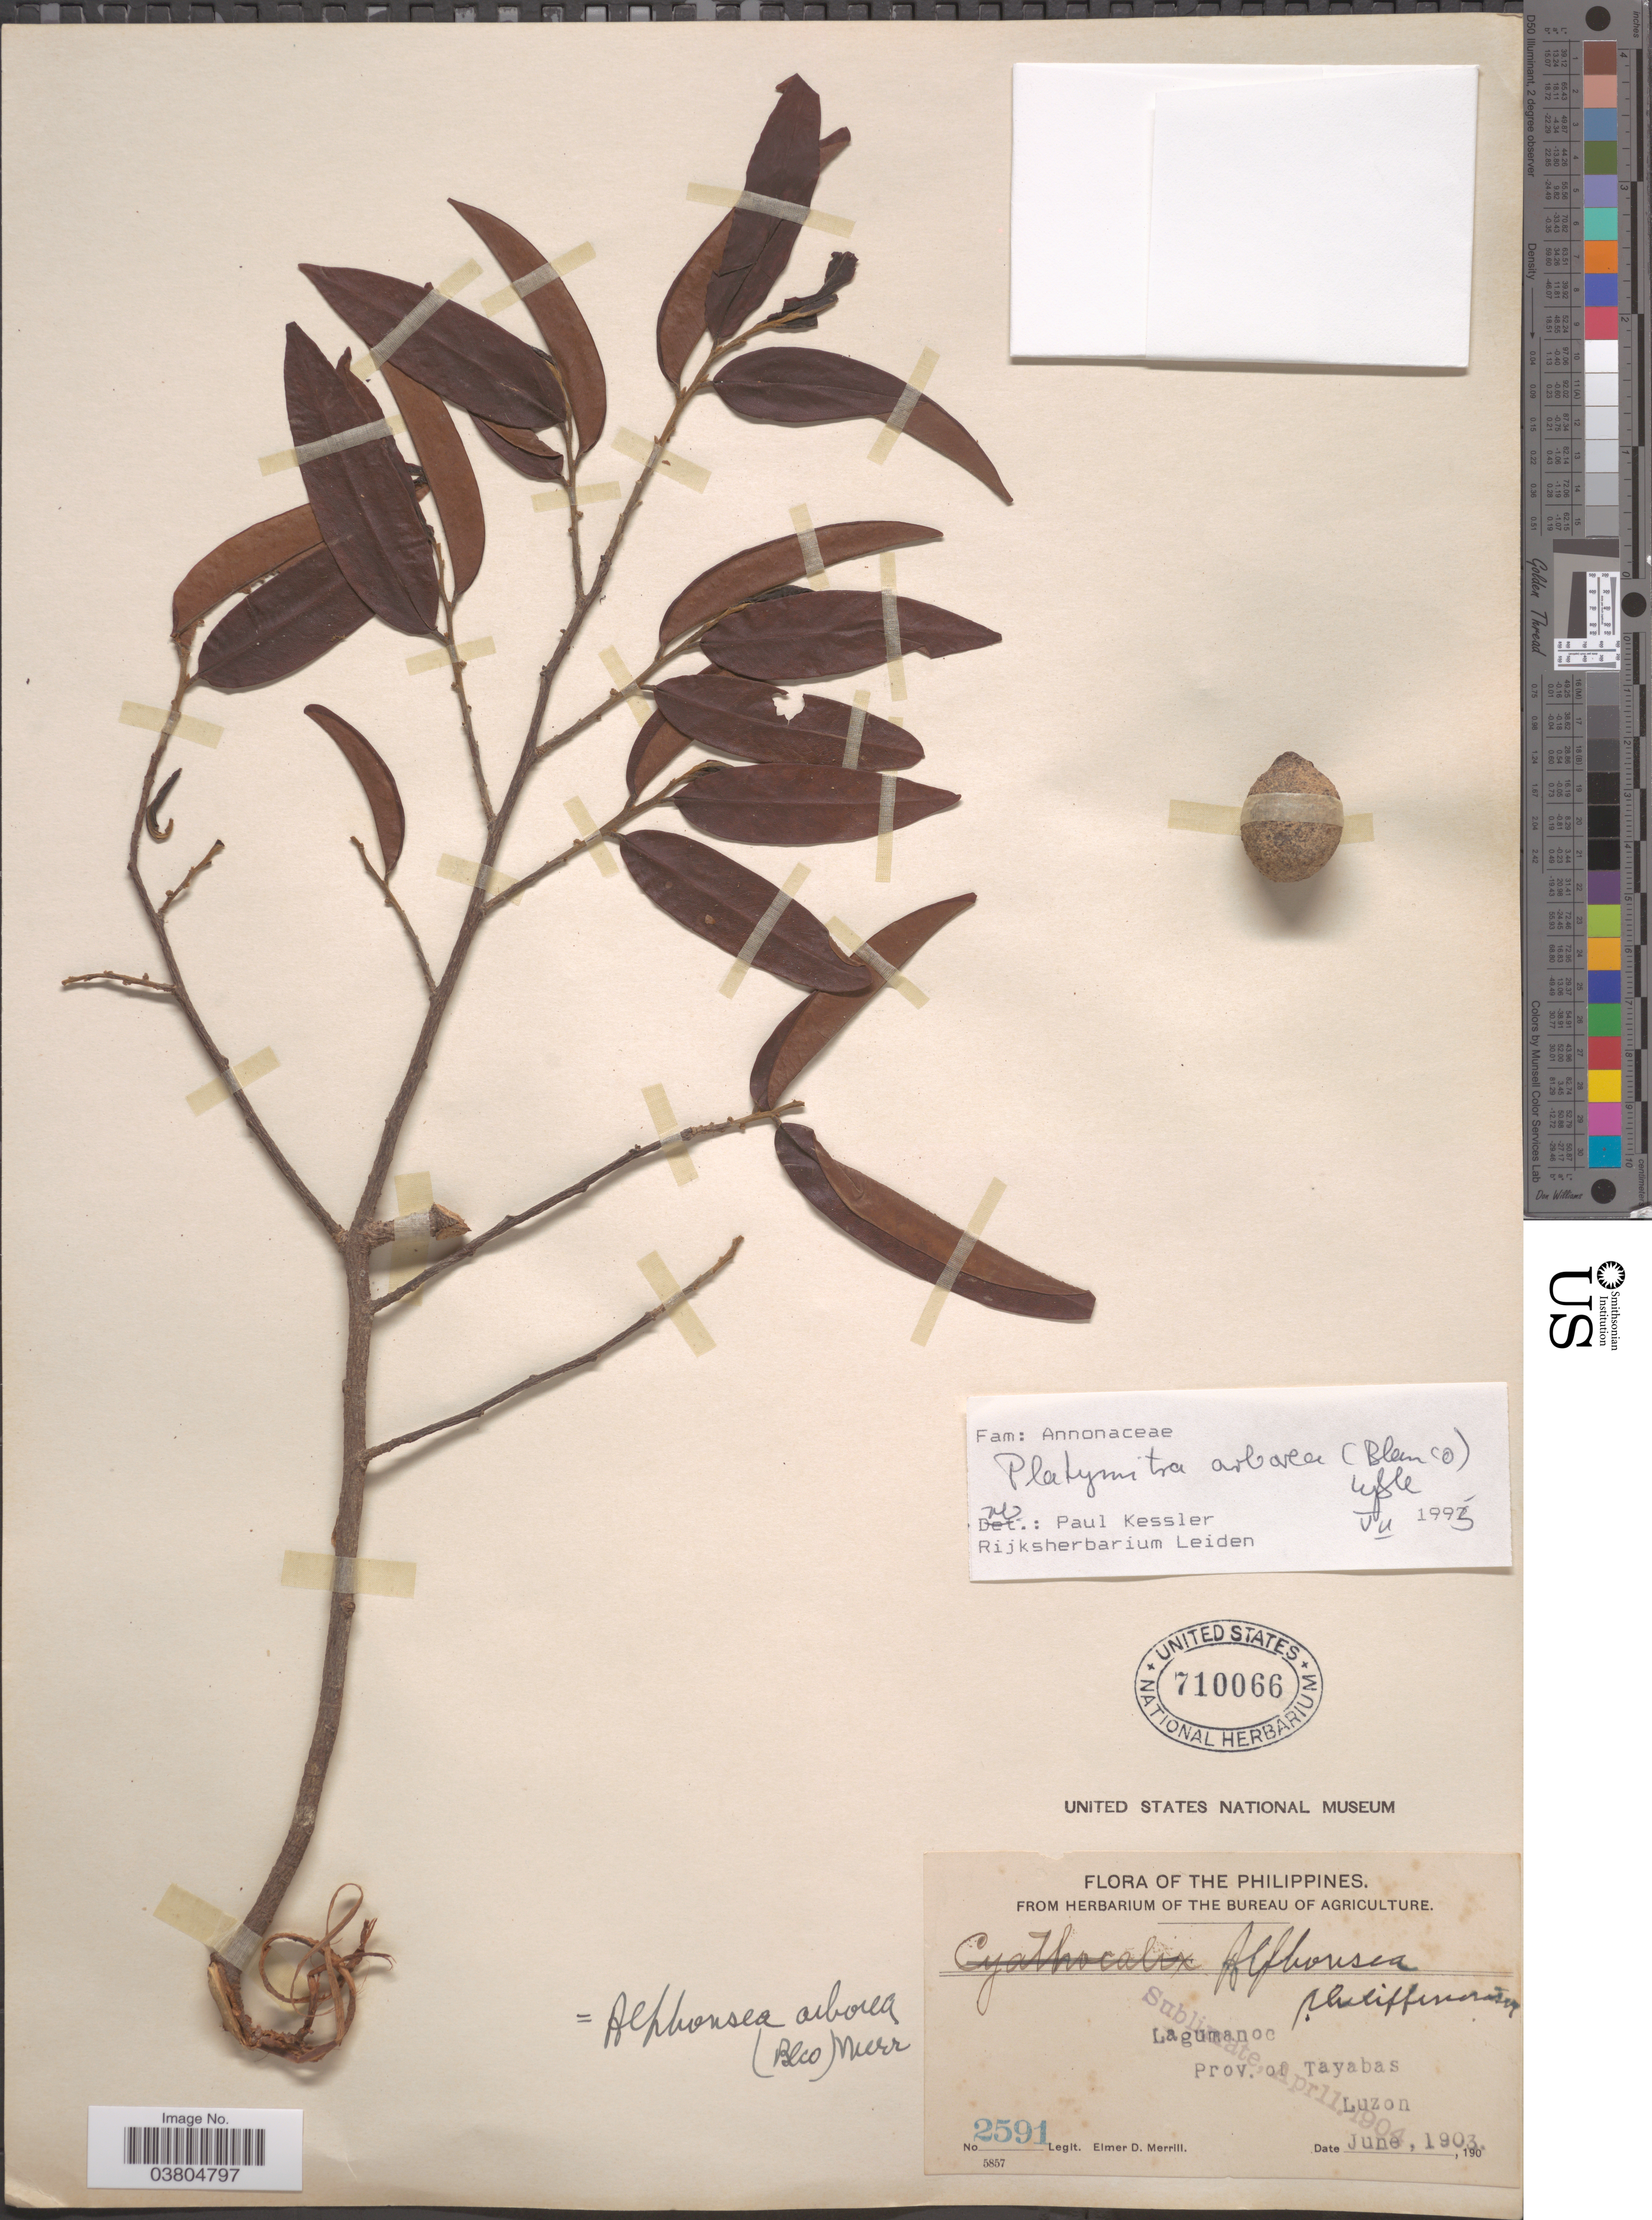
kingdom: Plantae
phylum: Tracheophyta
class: Magnoliopsida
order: Magnoliales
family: Annonaceae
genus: Platymitra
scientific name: Platymitra arborea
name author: (Blanco) Kessler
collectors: E. D. Merrill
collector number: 2591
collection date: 1903-06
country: Philippines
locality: Lagumanoc. Prov. of Tayabas. Luzon.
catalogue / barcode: US 710066